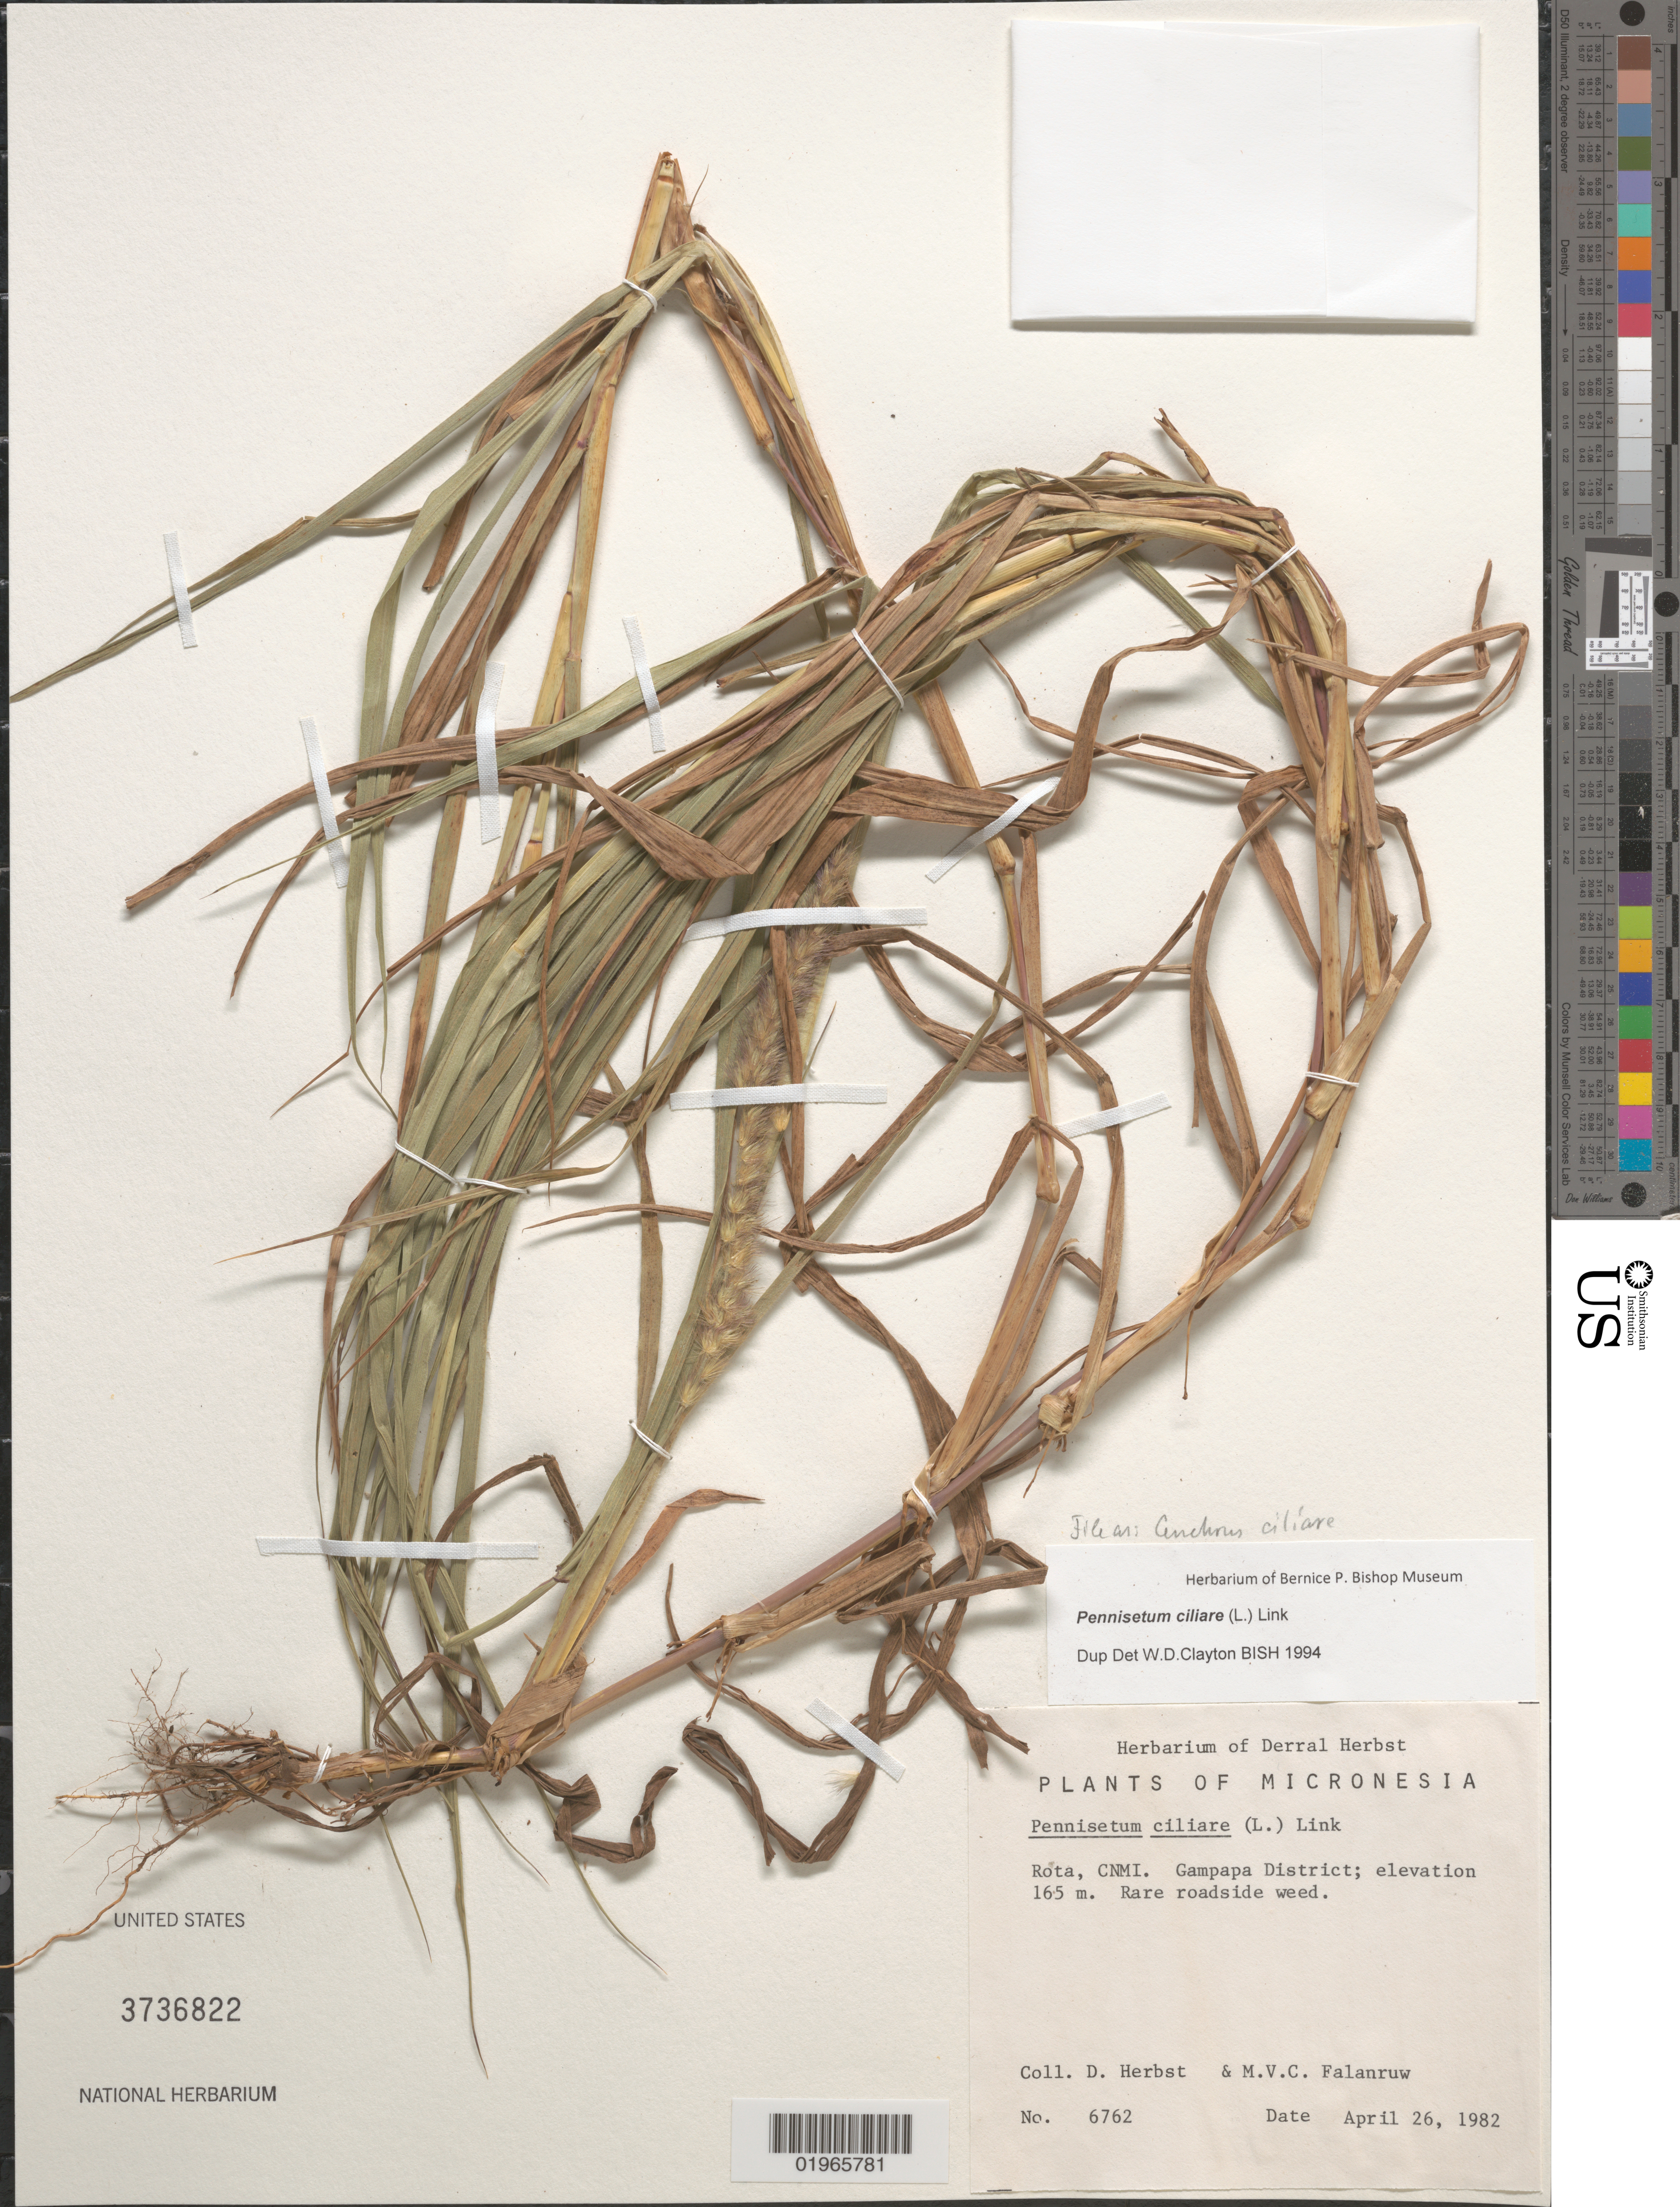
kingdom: Plantae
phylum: Tracheophyta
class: Liliopsida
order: Poales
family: Poaceae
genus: Pennisetum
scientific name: Pennisetum ciliare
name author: (L.) Link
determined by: Clayton, W. D.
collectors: D. Herbst & M. V. Falanruw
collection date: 1982-04-26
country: Northern Mariana Islands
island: Rota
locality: Rota, CNMI. Gampapa District.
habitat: Roadside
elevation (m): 165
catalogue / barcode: US 3736822